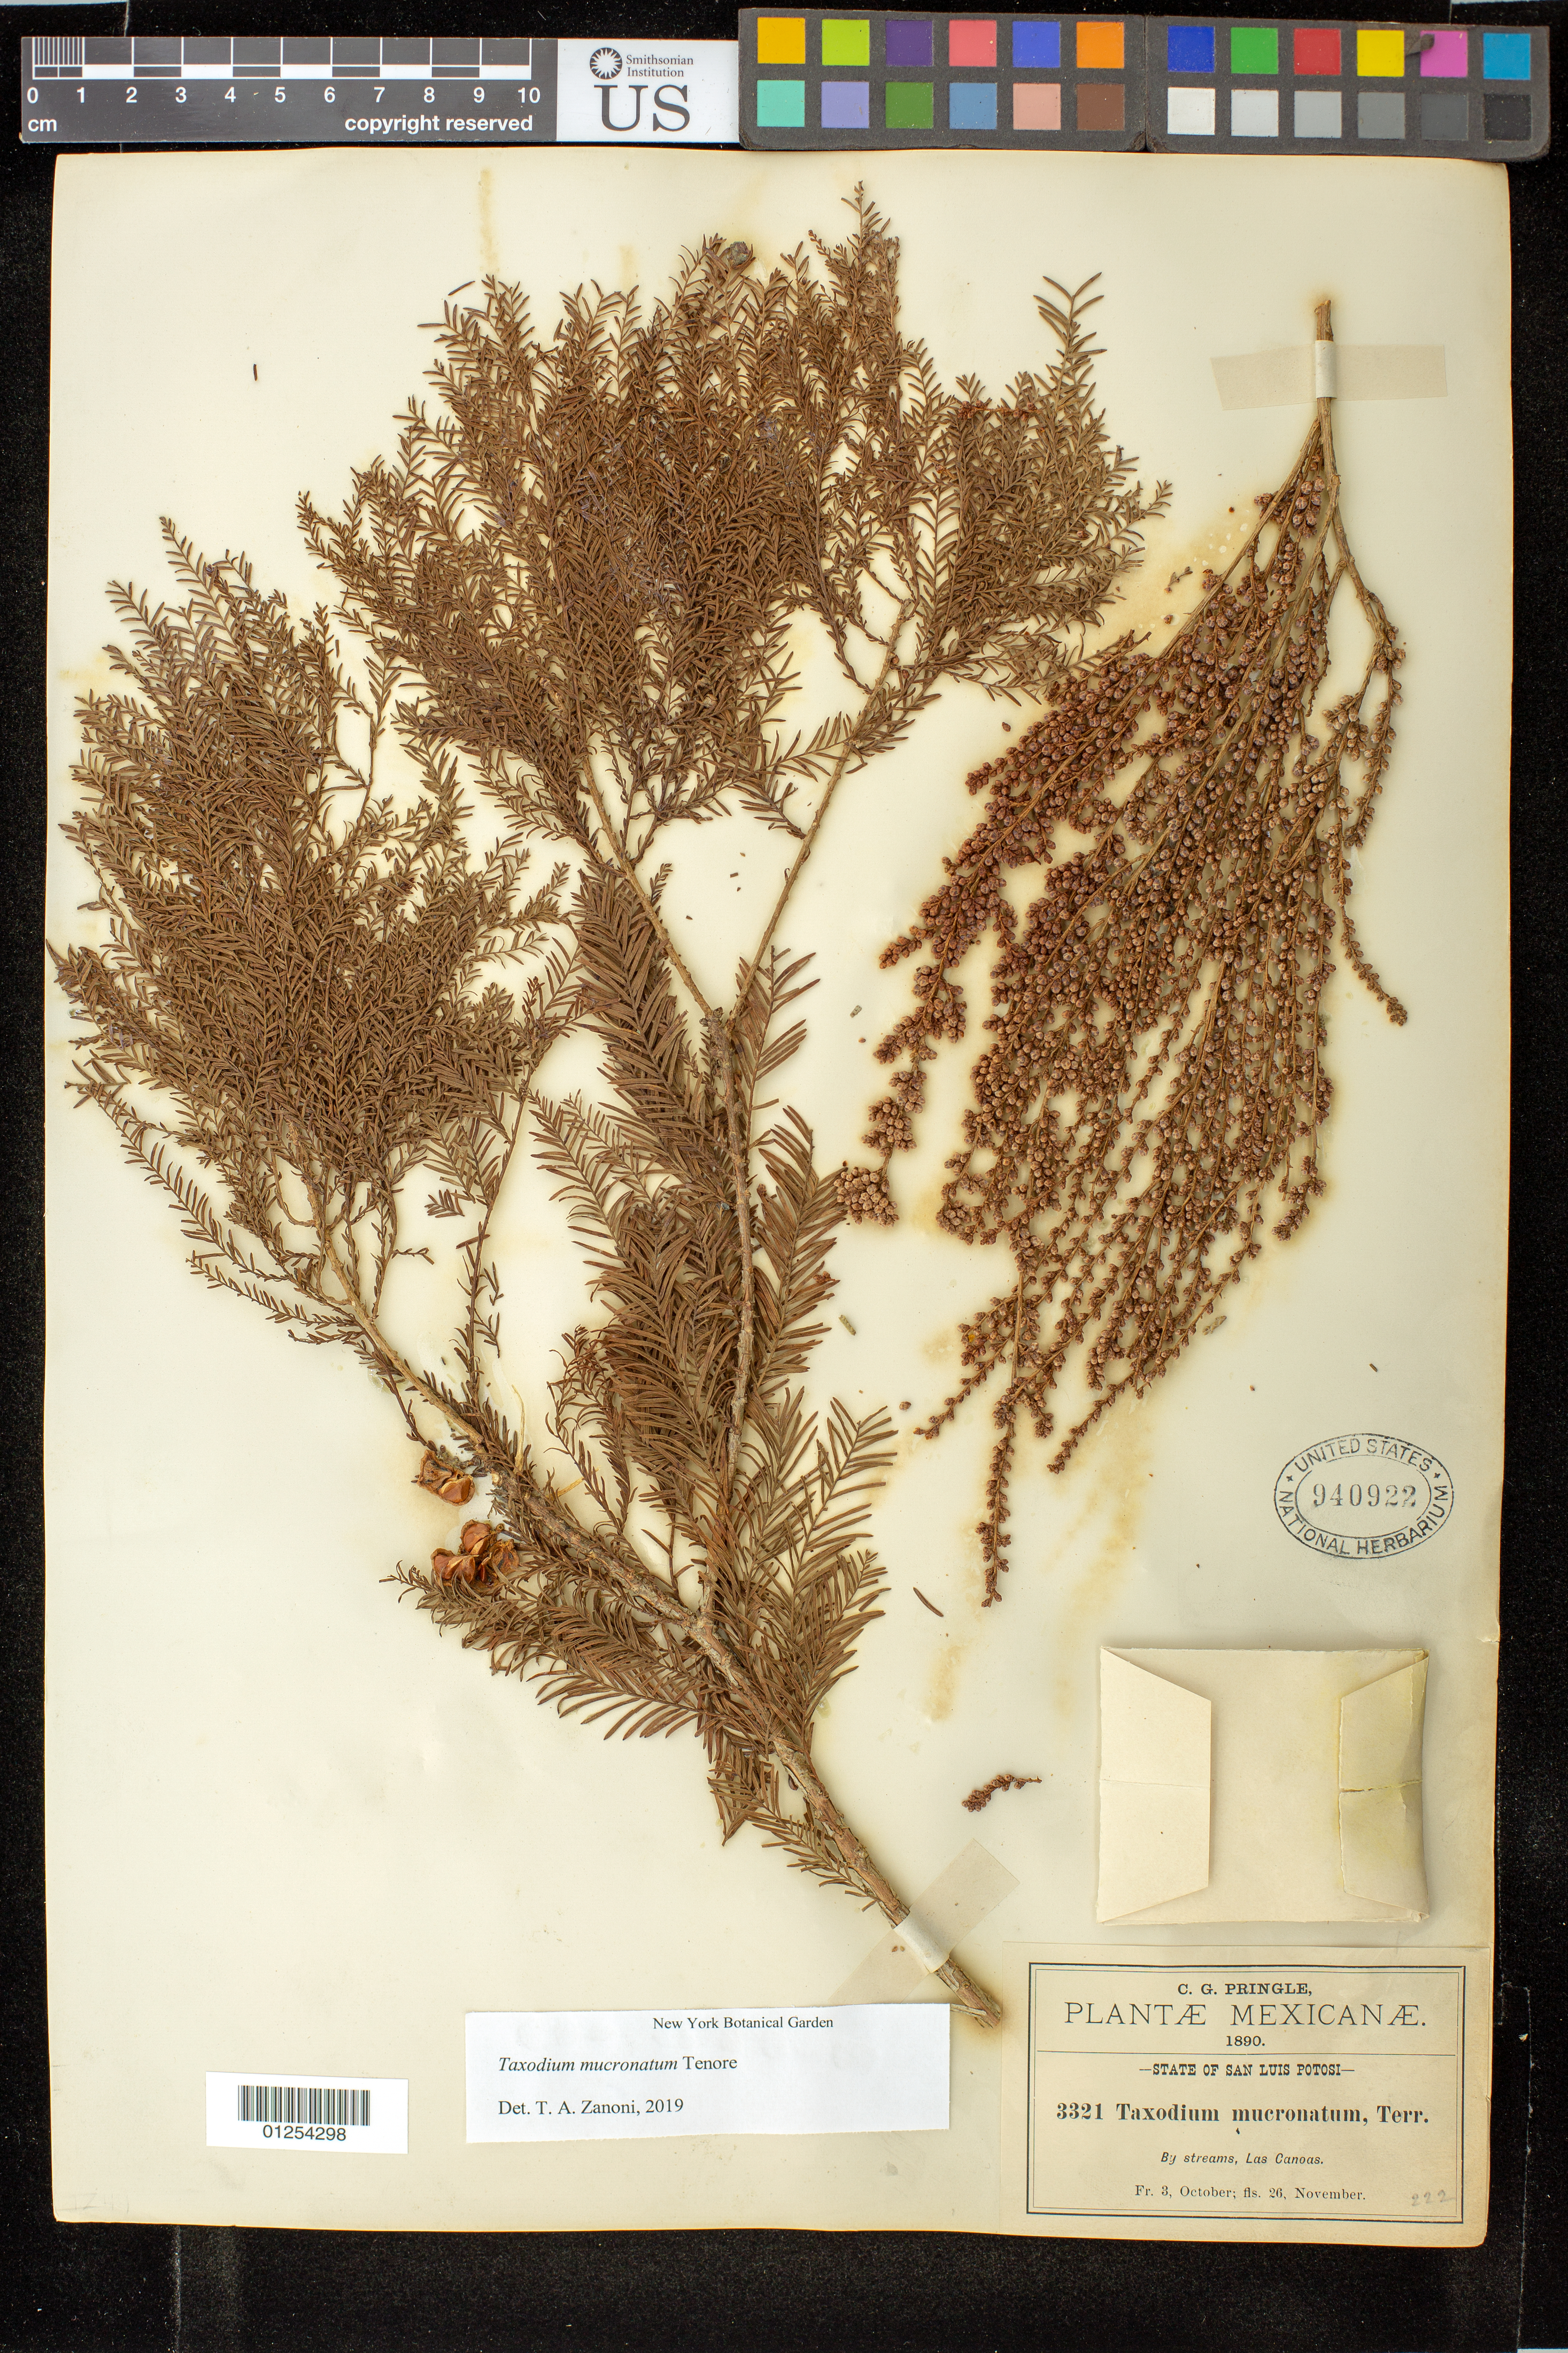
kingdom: Plantae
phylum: Tracheophyta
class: Pinopsida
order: Pinales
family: Cupressaceae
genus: Taxodium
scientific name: Taxodium mucronatum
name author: Ten.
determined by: Zanoni, T. A., (NY), New York Botanical Garden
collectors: C. G. Pringle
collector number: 222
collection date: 1890-10-03/1890-11-26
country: Mexico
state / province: México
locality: By streams, Las Canoas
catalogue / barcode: US 940922